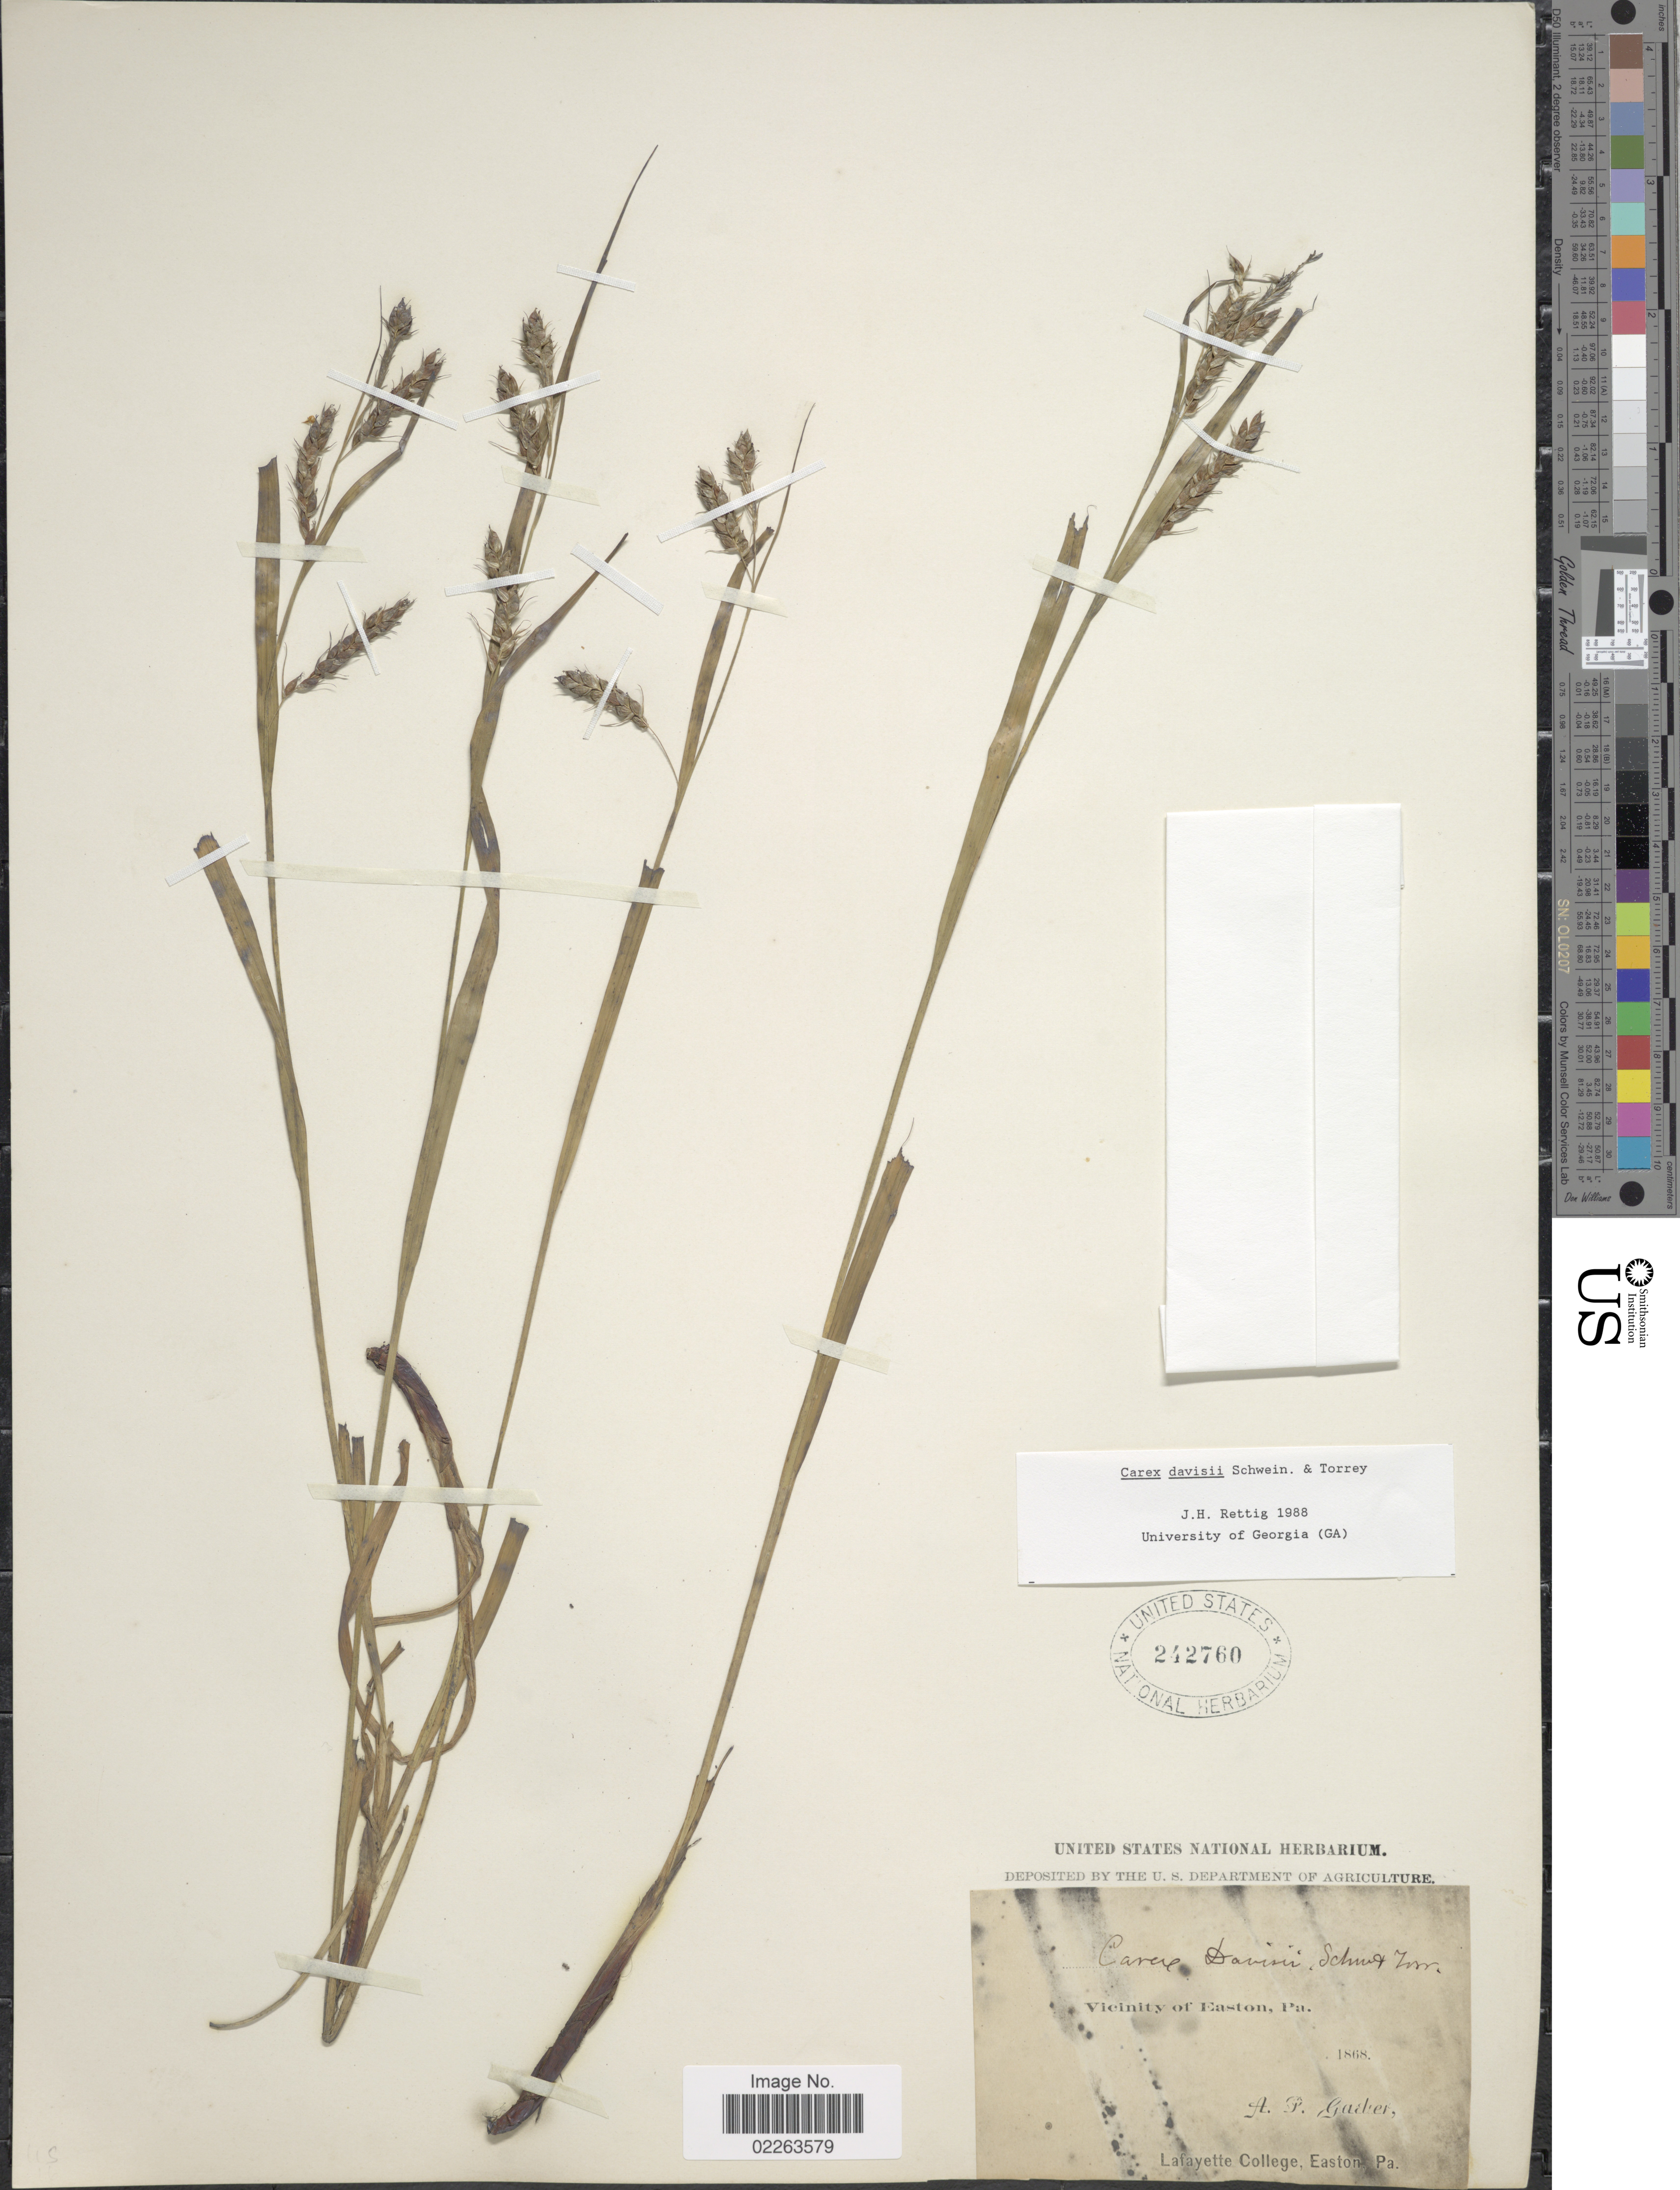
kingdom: Plantae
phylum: Tracheophyta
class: Liliopsida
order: Poales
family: Cyperaceae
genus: Carex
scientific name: Carex davisii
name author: Schwein. & Torr.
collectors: A. P. Garber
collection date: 1868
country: United States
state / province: Pennsylvania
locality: Vicinity of Easton, Pa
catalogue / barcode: US 242760